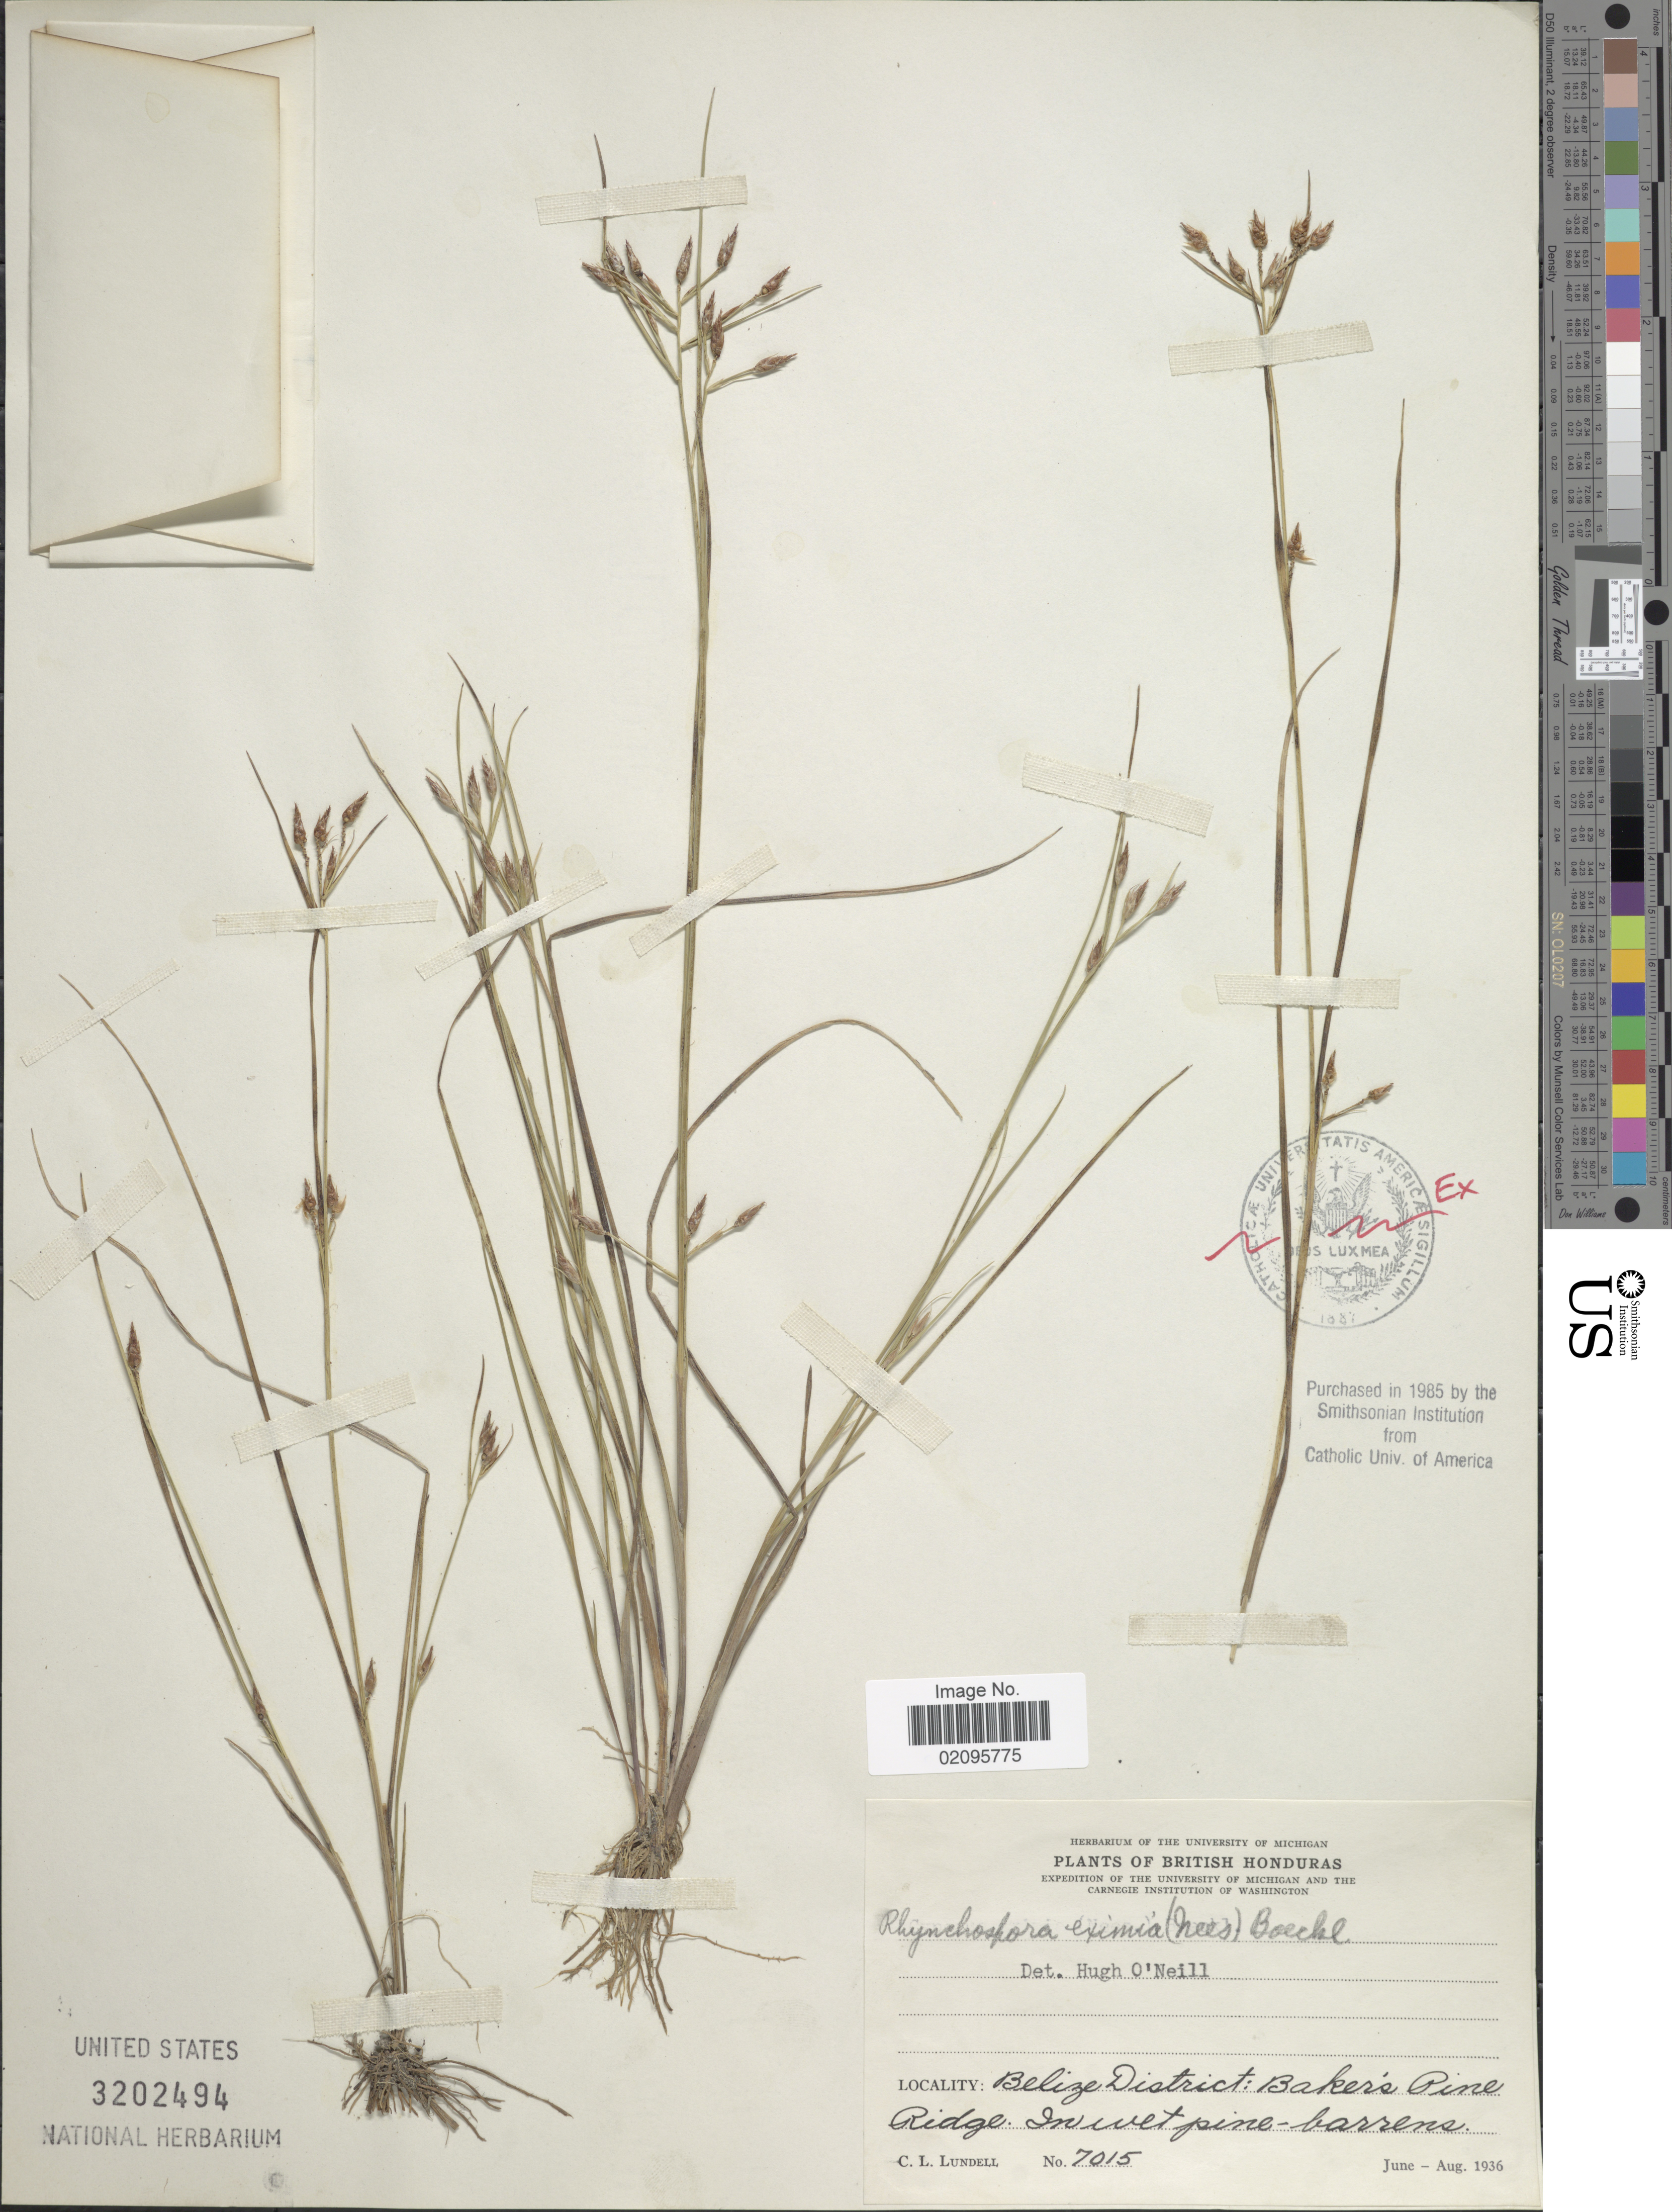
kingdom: Plantae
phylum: Tracheophyta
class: Liliopsida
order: Poales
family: Cyperaceae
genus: Rhynchospora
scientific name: Rhynchospora eximia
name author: (Nees) Boeckeler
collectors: C. L. Lundell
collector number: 7015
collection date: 1936-06/1936-08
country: Belize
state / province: Belize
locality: British Honduras, Baker's Pine Ridge, in wet pine-barrens.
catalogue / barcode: US 3202494